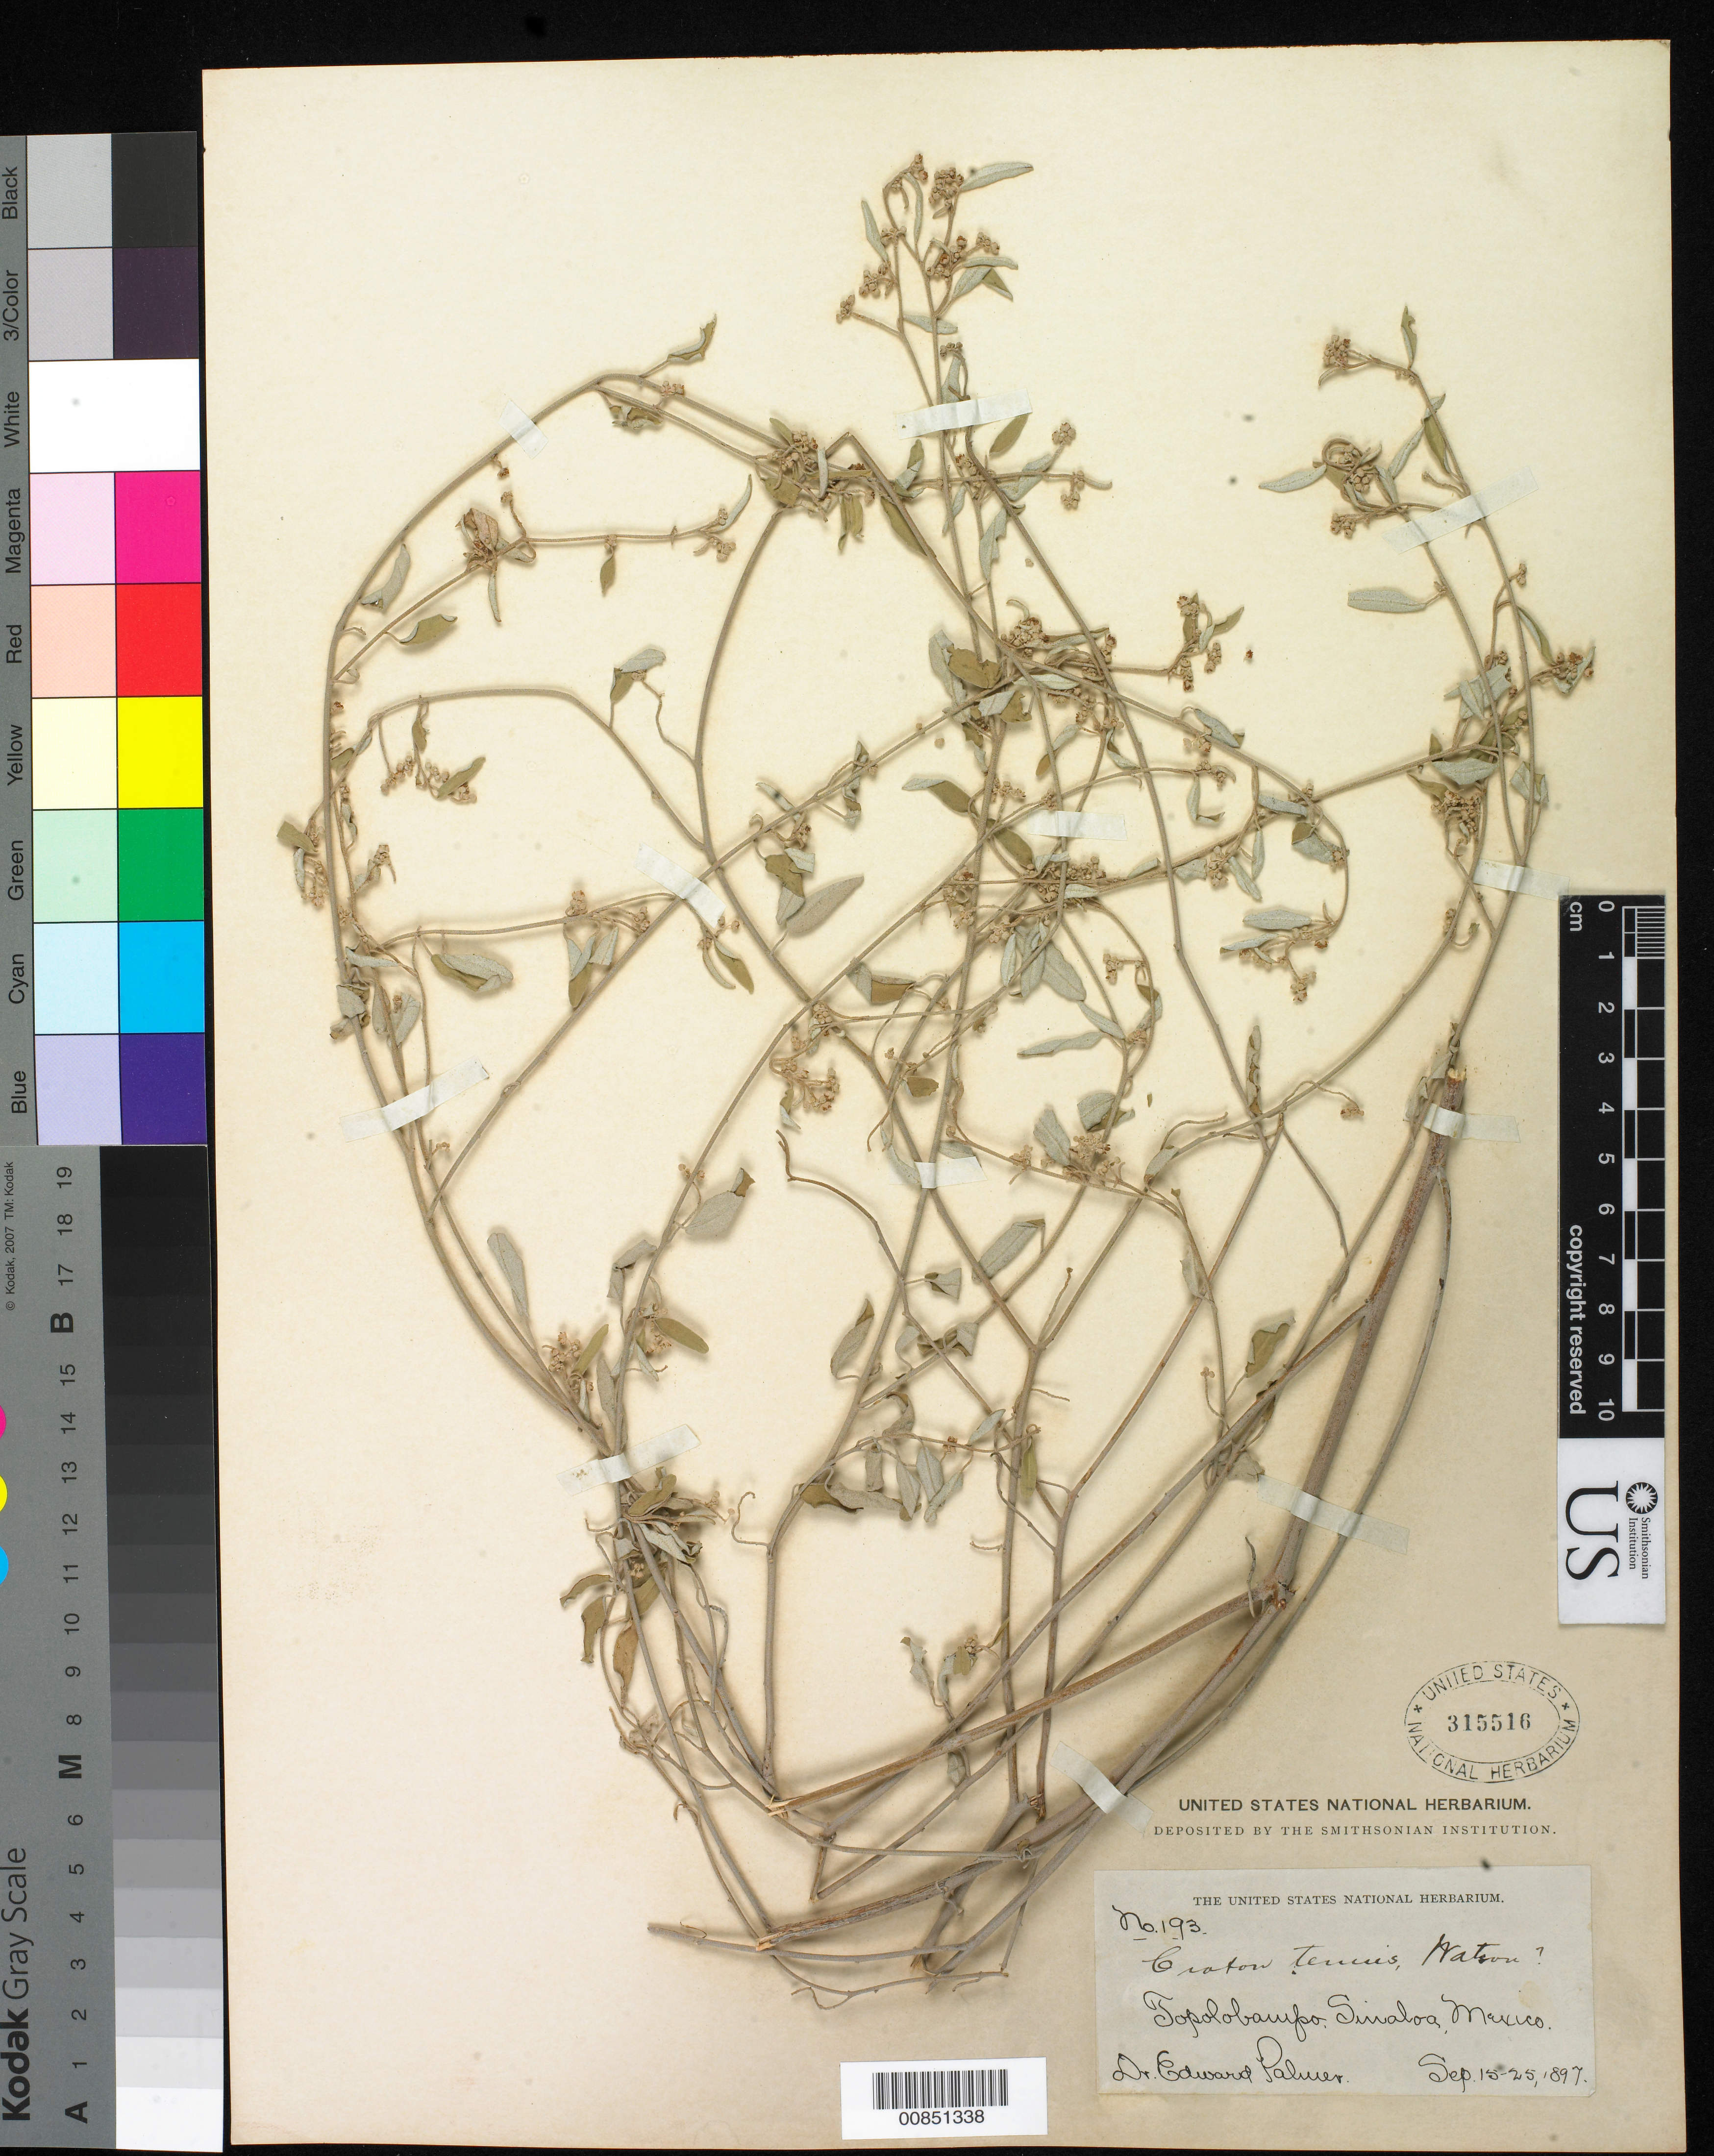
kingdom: Plantae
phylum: Tracheophyta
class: Magnoliopsida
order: Malpighiales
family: Euphorbiaceae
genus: Croton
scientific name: Croton californicus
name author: Müll. Arg.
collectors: E. Palmer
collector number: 193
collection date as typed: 15 Sep 1897 to 25 Sep 1897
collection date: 1897-09-15/1897-09-25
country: Mexico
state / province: Sinaloa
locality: Topolobampo, Sinaloa.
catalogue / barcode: US 315516